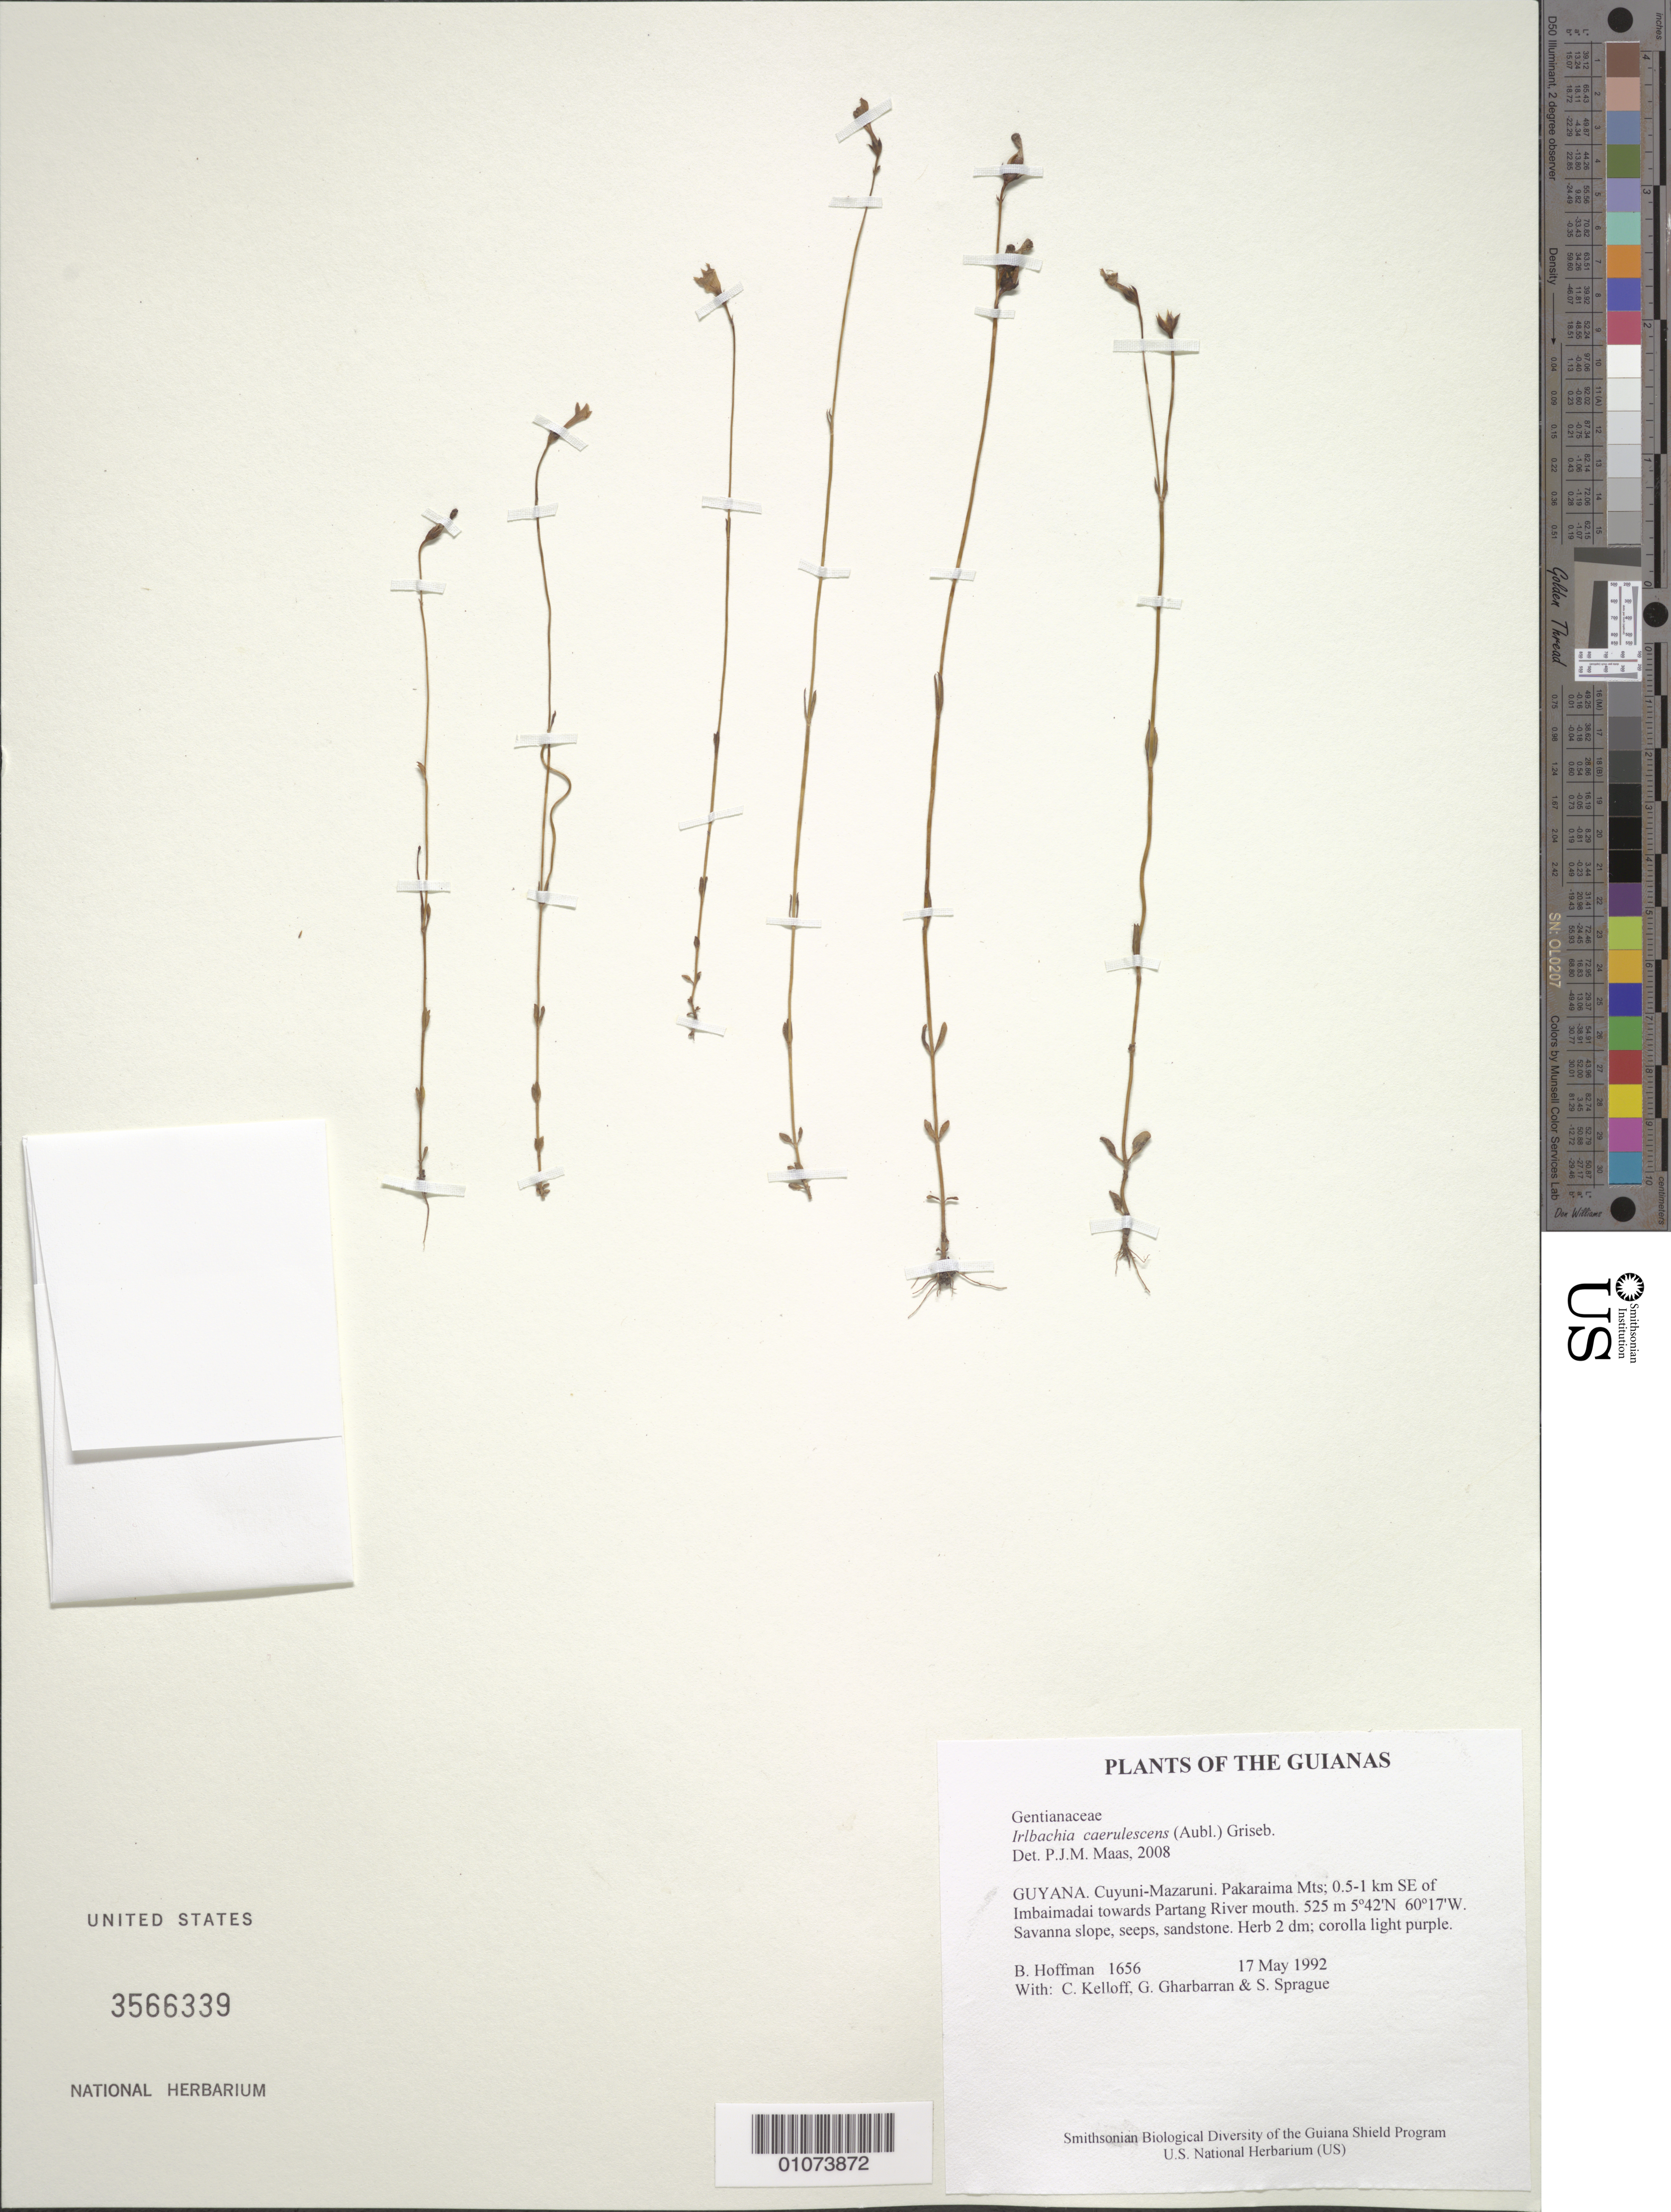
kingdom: Plantae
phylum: Tracheophyta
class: Magnoliopsida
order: Gentianales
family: Apocynaceae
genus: Tabernaemontana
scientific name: Tabernaemontana rupicola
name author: Benth.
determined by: Hoffman, B.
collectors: B. Hoffman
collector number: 5803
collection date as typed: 10 March 2004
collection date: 2004-03-10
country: Suriname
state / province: Sipaliwini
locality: Along trails 1-2 km ENE (55-60º) from Kwamalasamutu village center (vicinity of 1.0 ha research plot, "KW2")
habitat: Seasonally-flooded (lowland) mixed forest, canopy emergents 30-40 m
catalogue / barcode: US 3567281